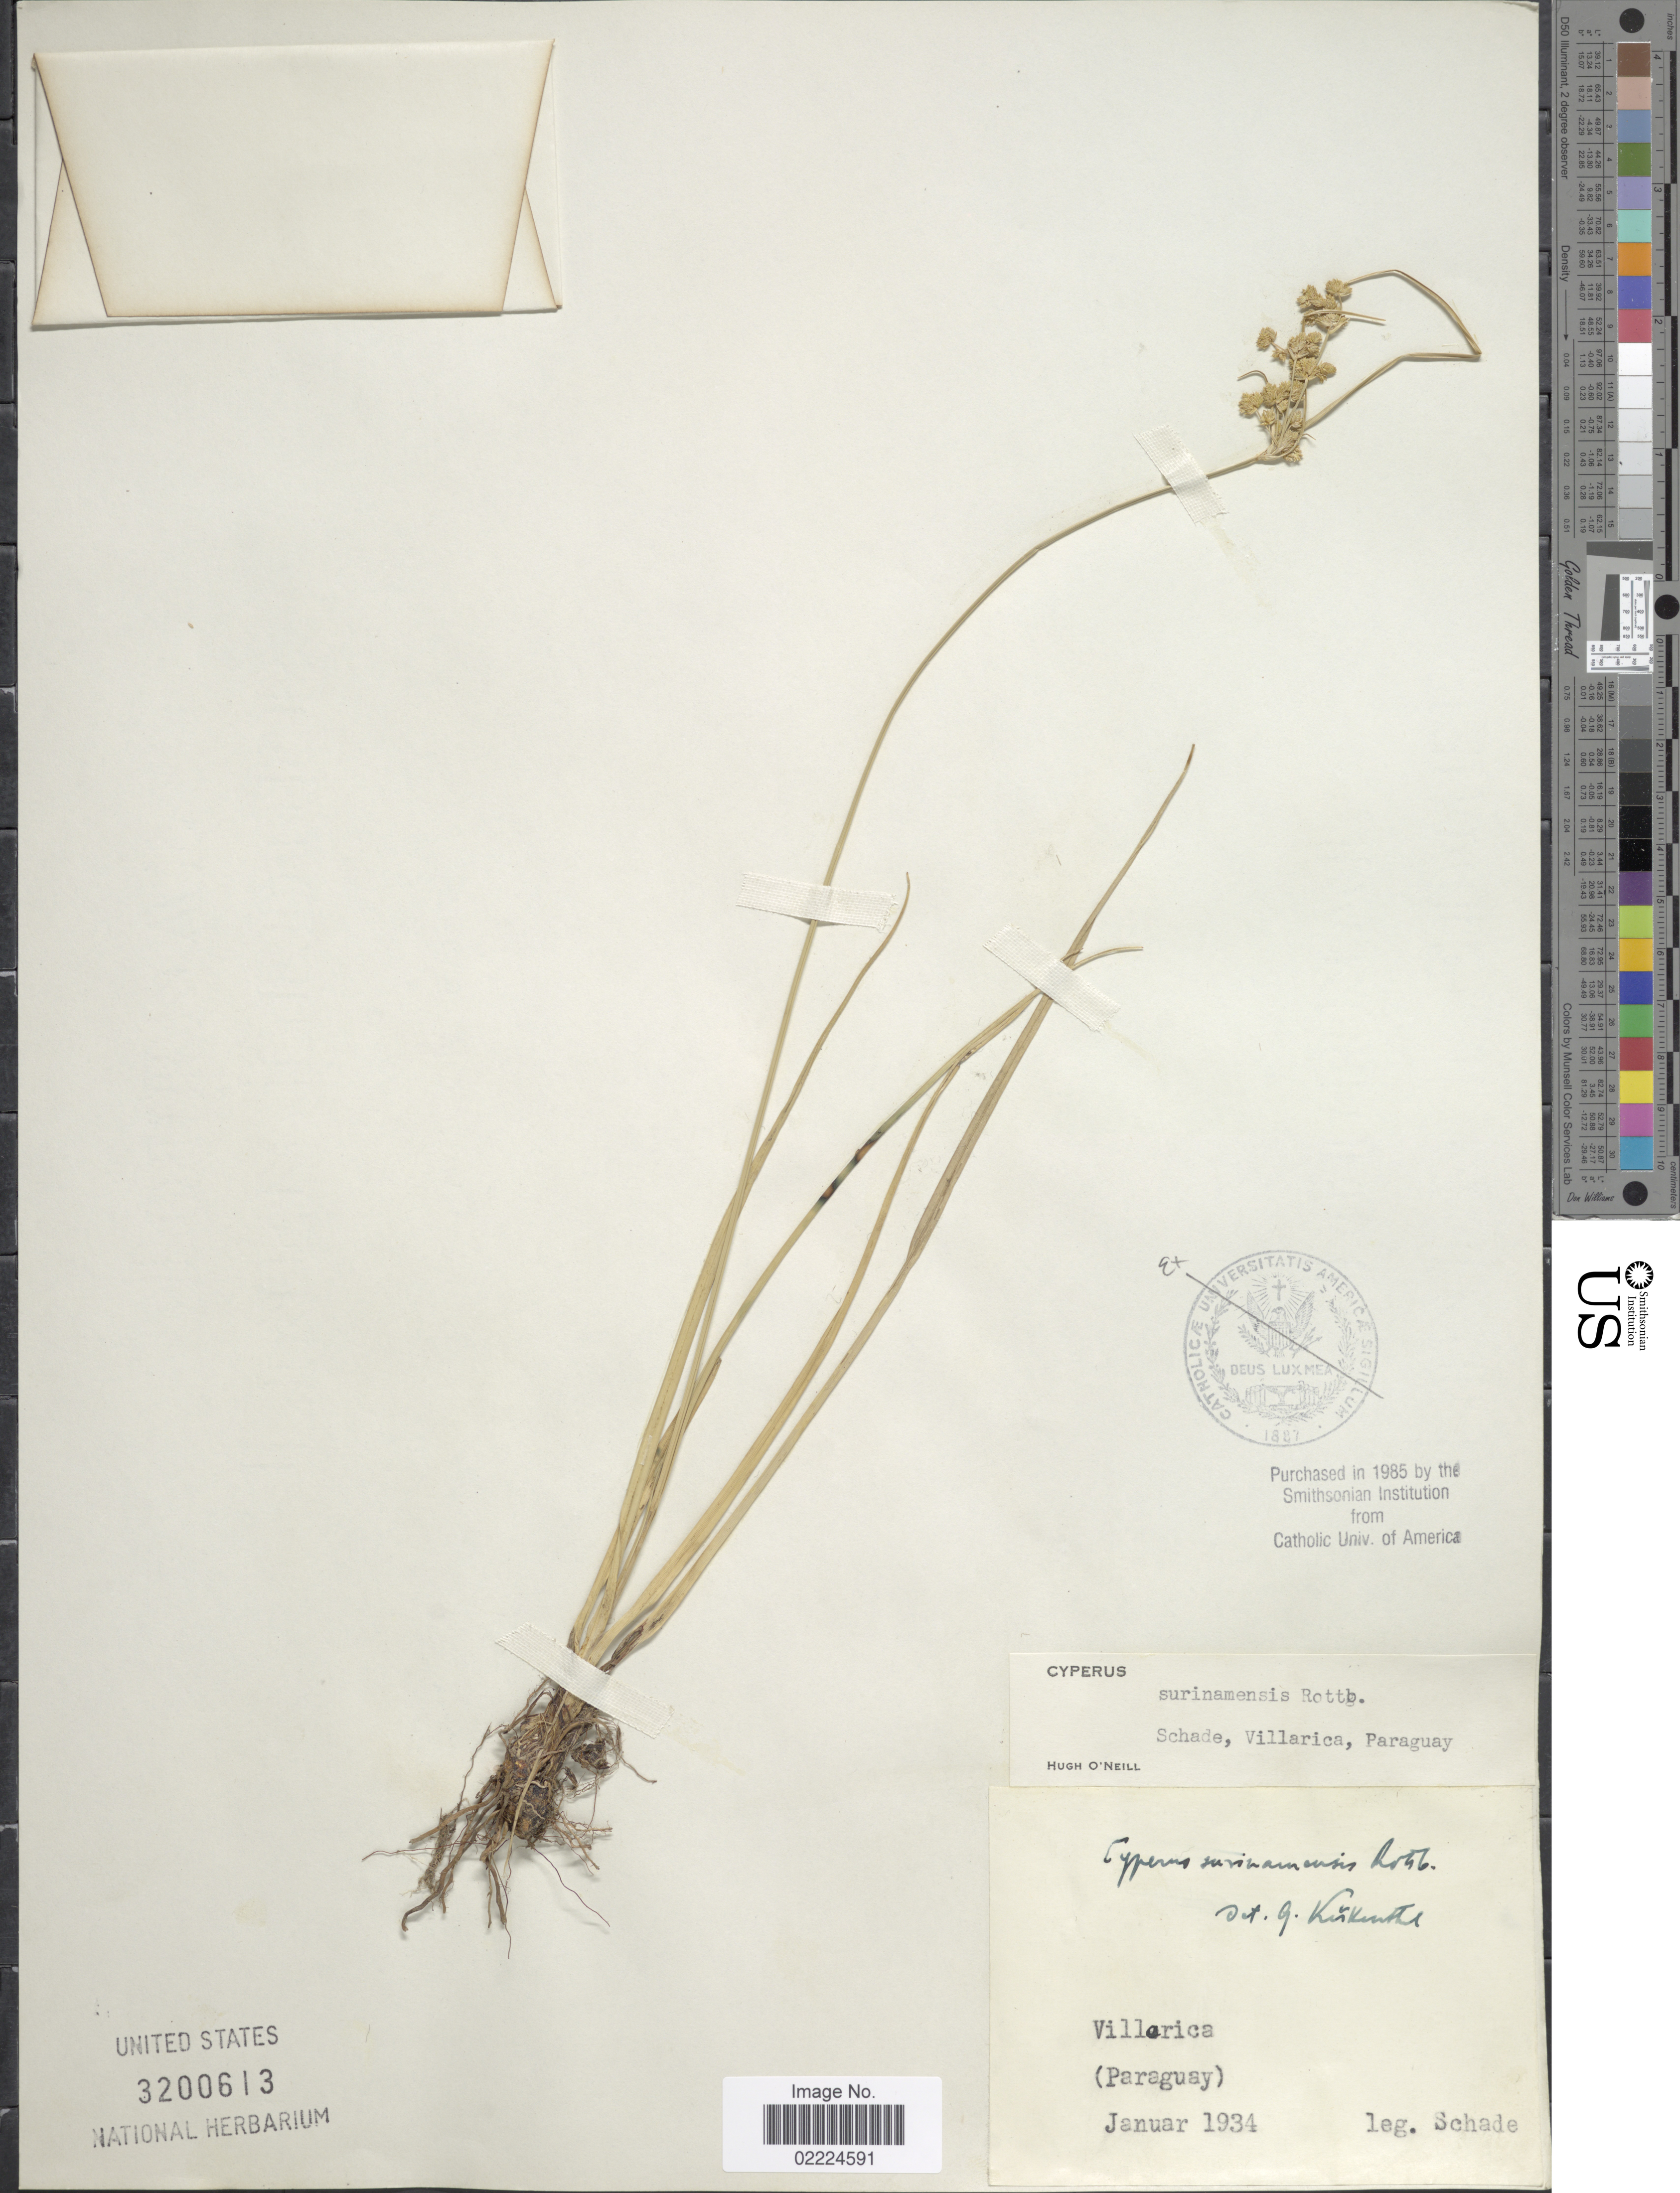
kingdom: Plantae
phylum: Tracheophyta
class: Liliopsida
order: Poales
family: Cyperaceae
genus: Cyperus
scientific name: Cyperus surinamensis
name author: Rottb.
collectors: Schade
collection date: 1934-01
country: Paraguay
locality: Villarica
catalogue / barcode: US 3200613